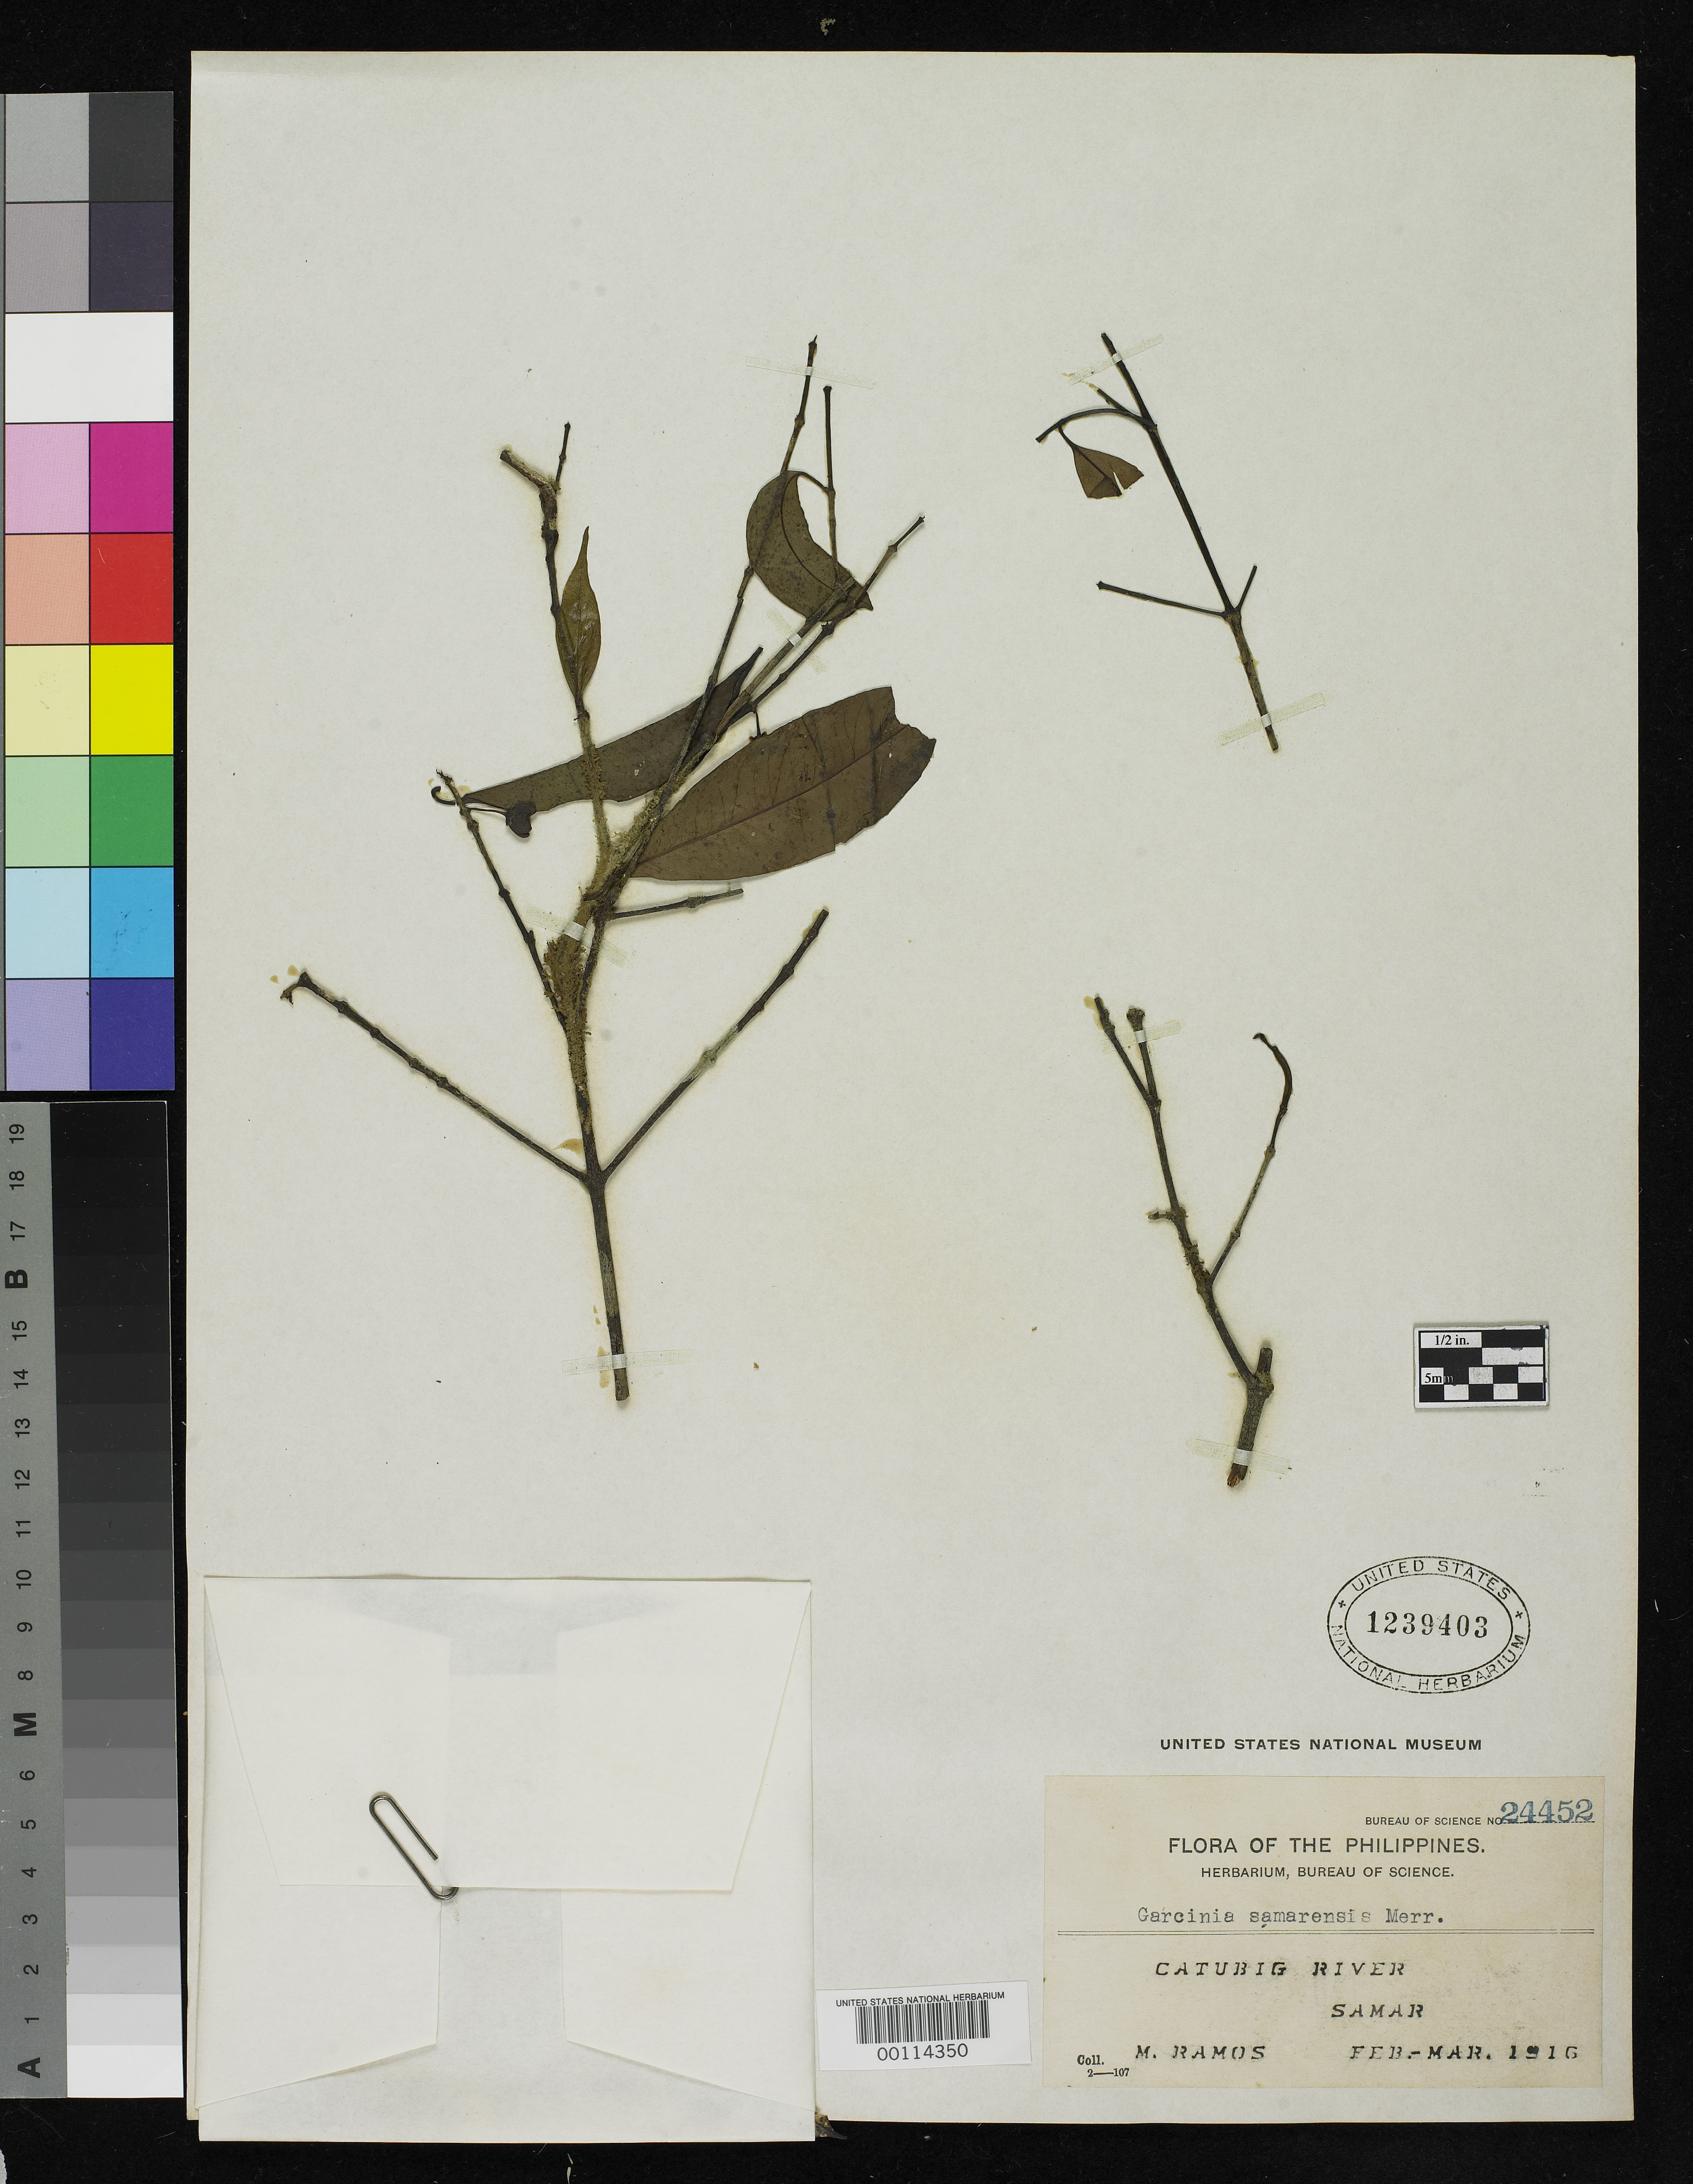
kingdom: Plantae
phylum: Tracheophyta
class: Magnoliopsida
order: Malpighiales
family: Clusiaceae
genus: Garcinia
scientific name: Garcinia samarensis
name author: Merr.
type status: Isotype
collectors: M. Ramos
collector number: Bur. Sci. 24452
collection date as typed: Feb 1916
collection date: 1916-02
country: Philippines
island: Samar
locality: Catubig River.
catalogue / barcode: US 1239403